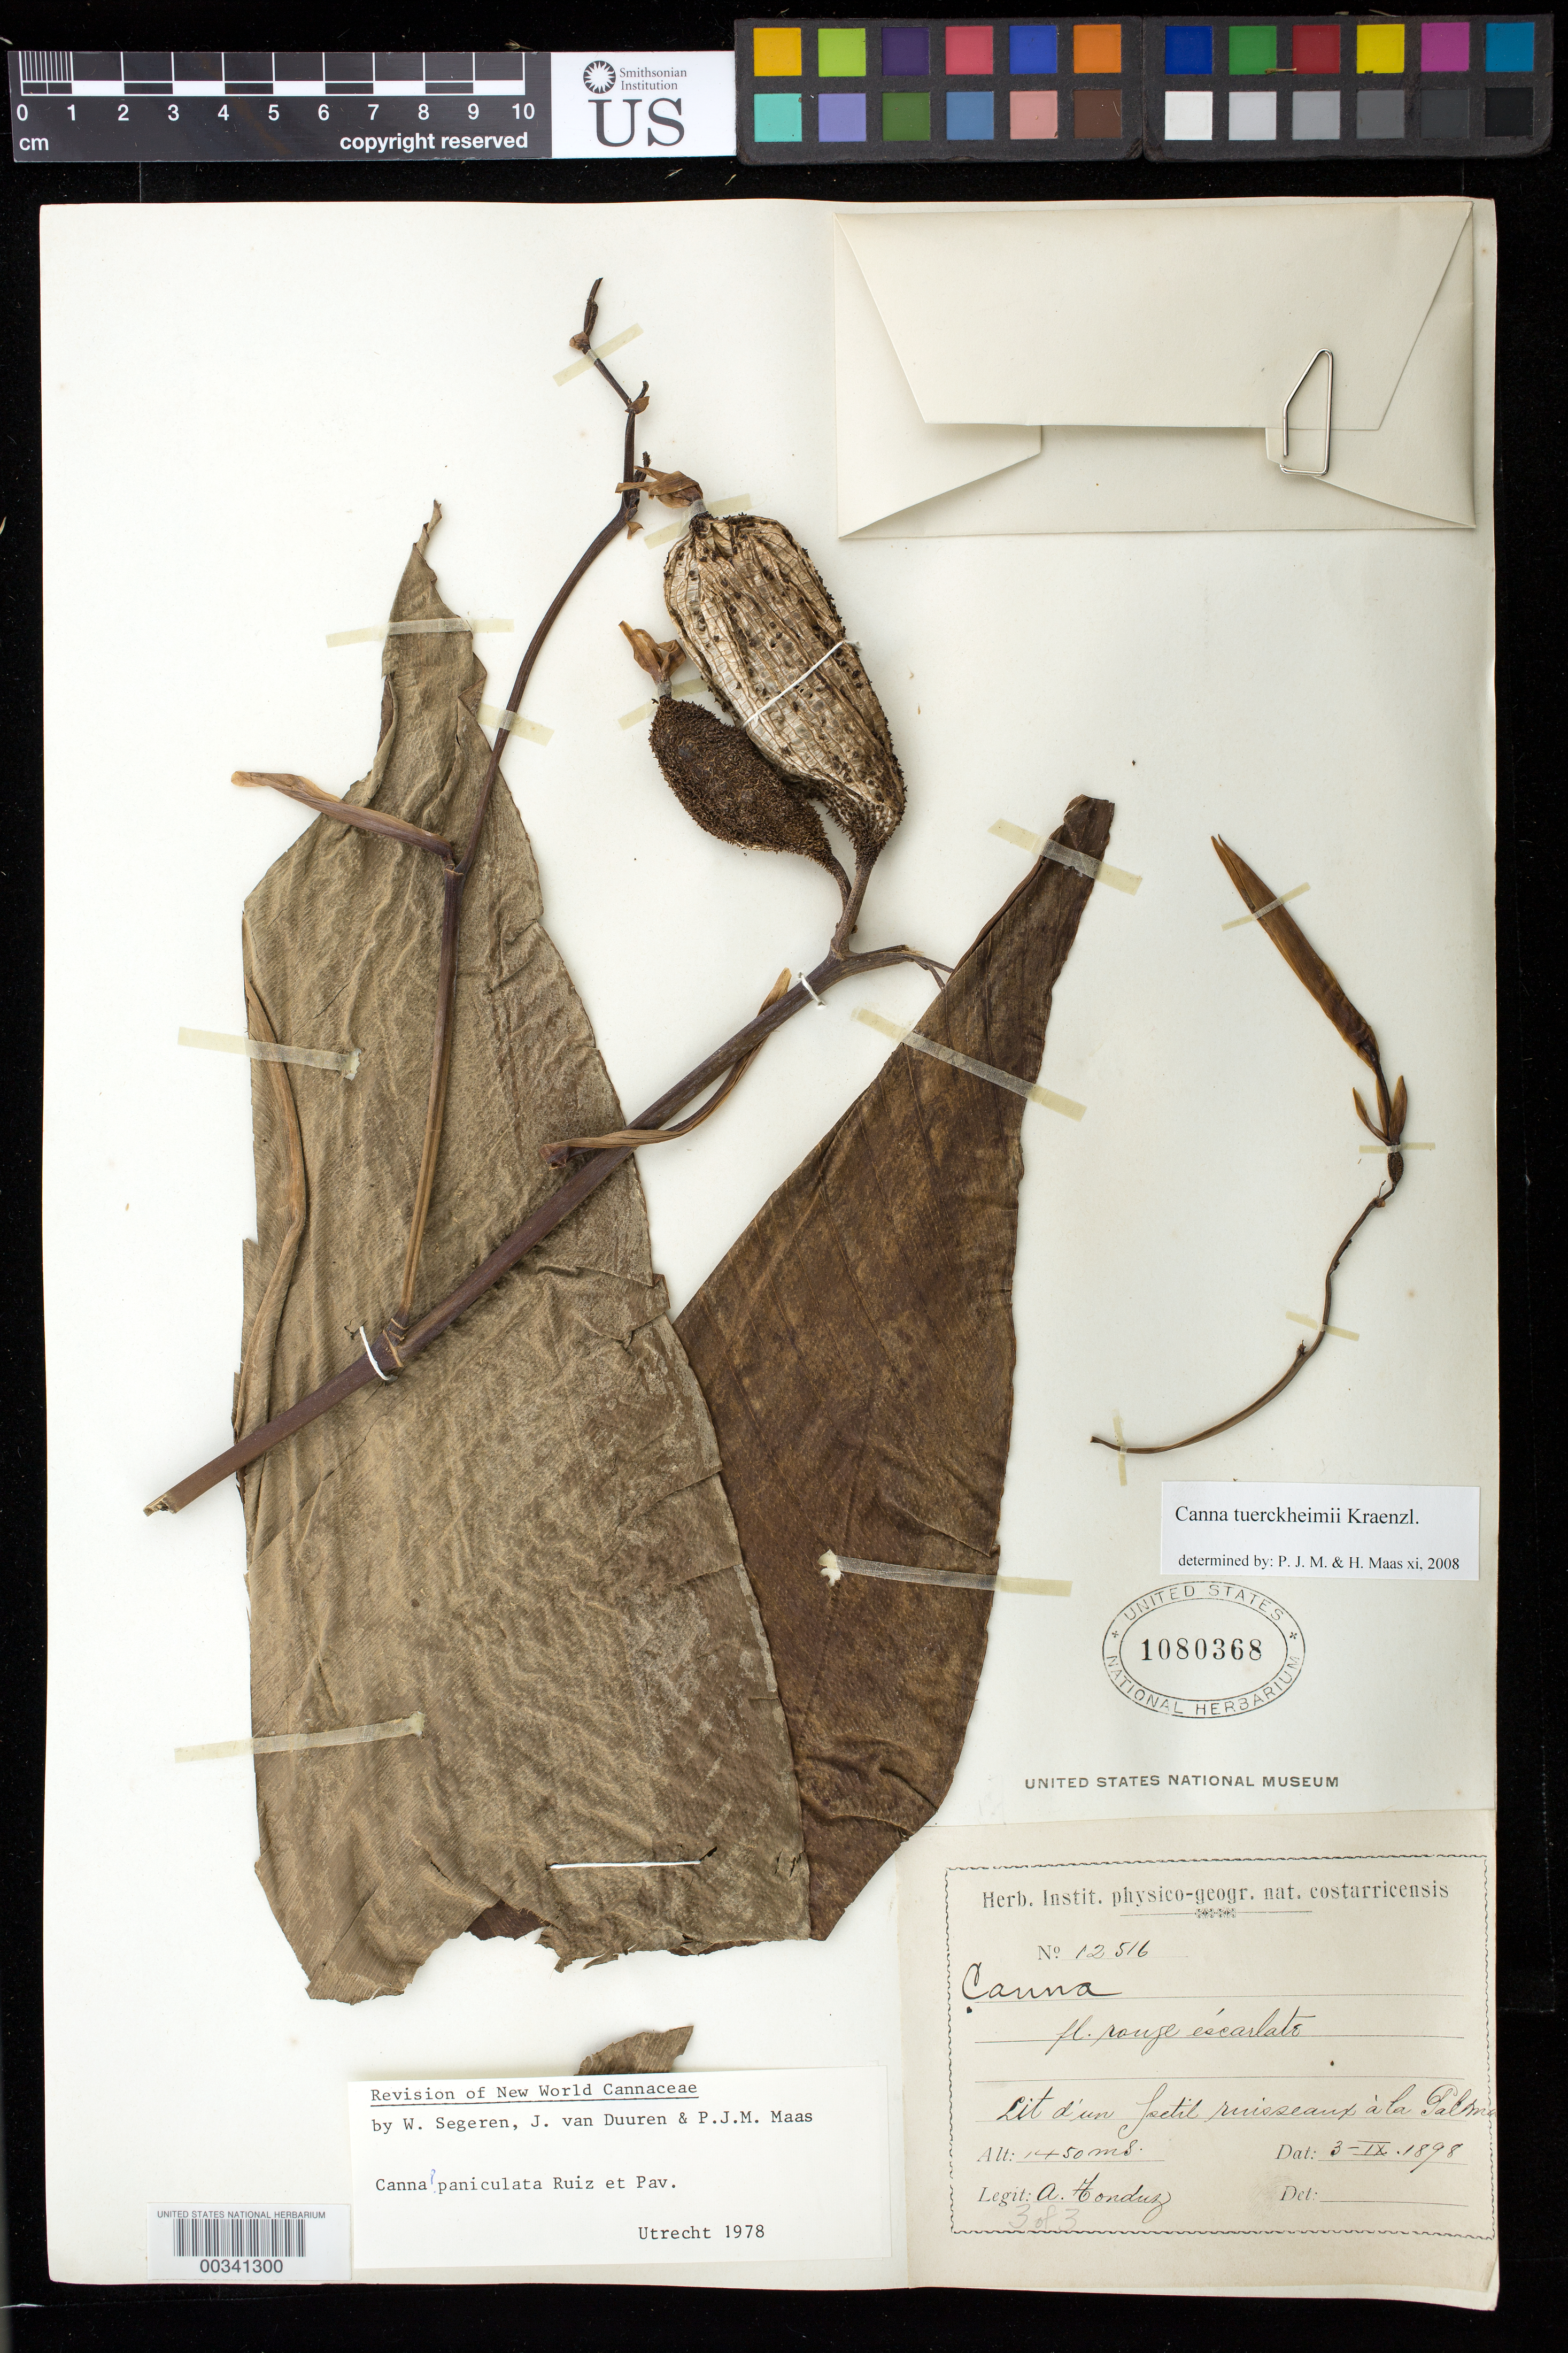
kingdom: Plantae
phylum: Tracheophyta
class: Liliopsida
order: Zingiberales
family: Cannaceae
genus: Canna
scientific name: Canna tuerckheimii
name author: Kraenzl. in Engl.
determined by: Maas van de Kamer, H.; Maas, P. J.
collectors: A. Tonduz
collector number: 12516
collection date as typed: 03 Sep 1898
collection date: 1898-09-03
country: Costa Rica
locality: Lit d'un Petit Ruisseau a La Palma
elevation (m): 1450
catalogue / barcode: US 1080368